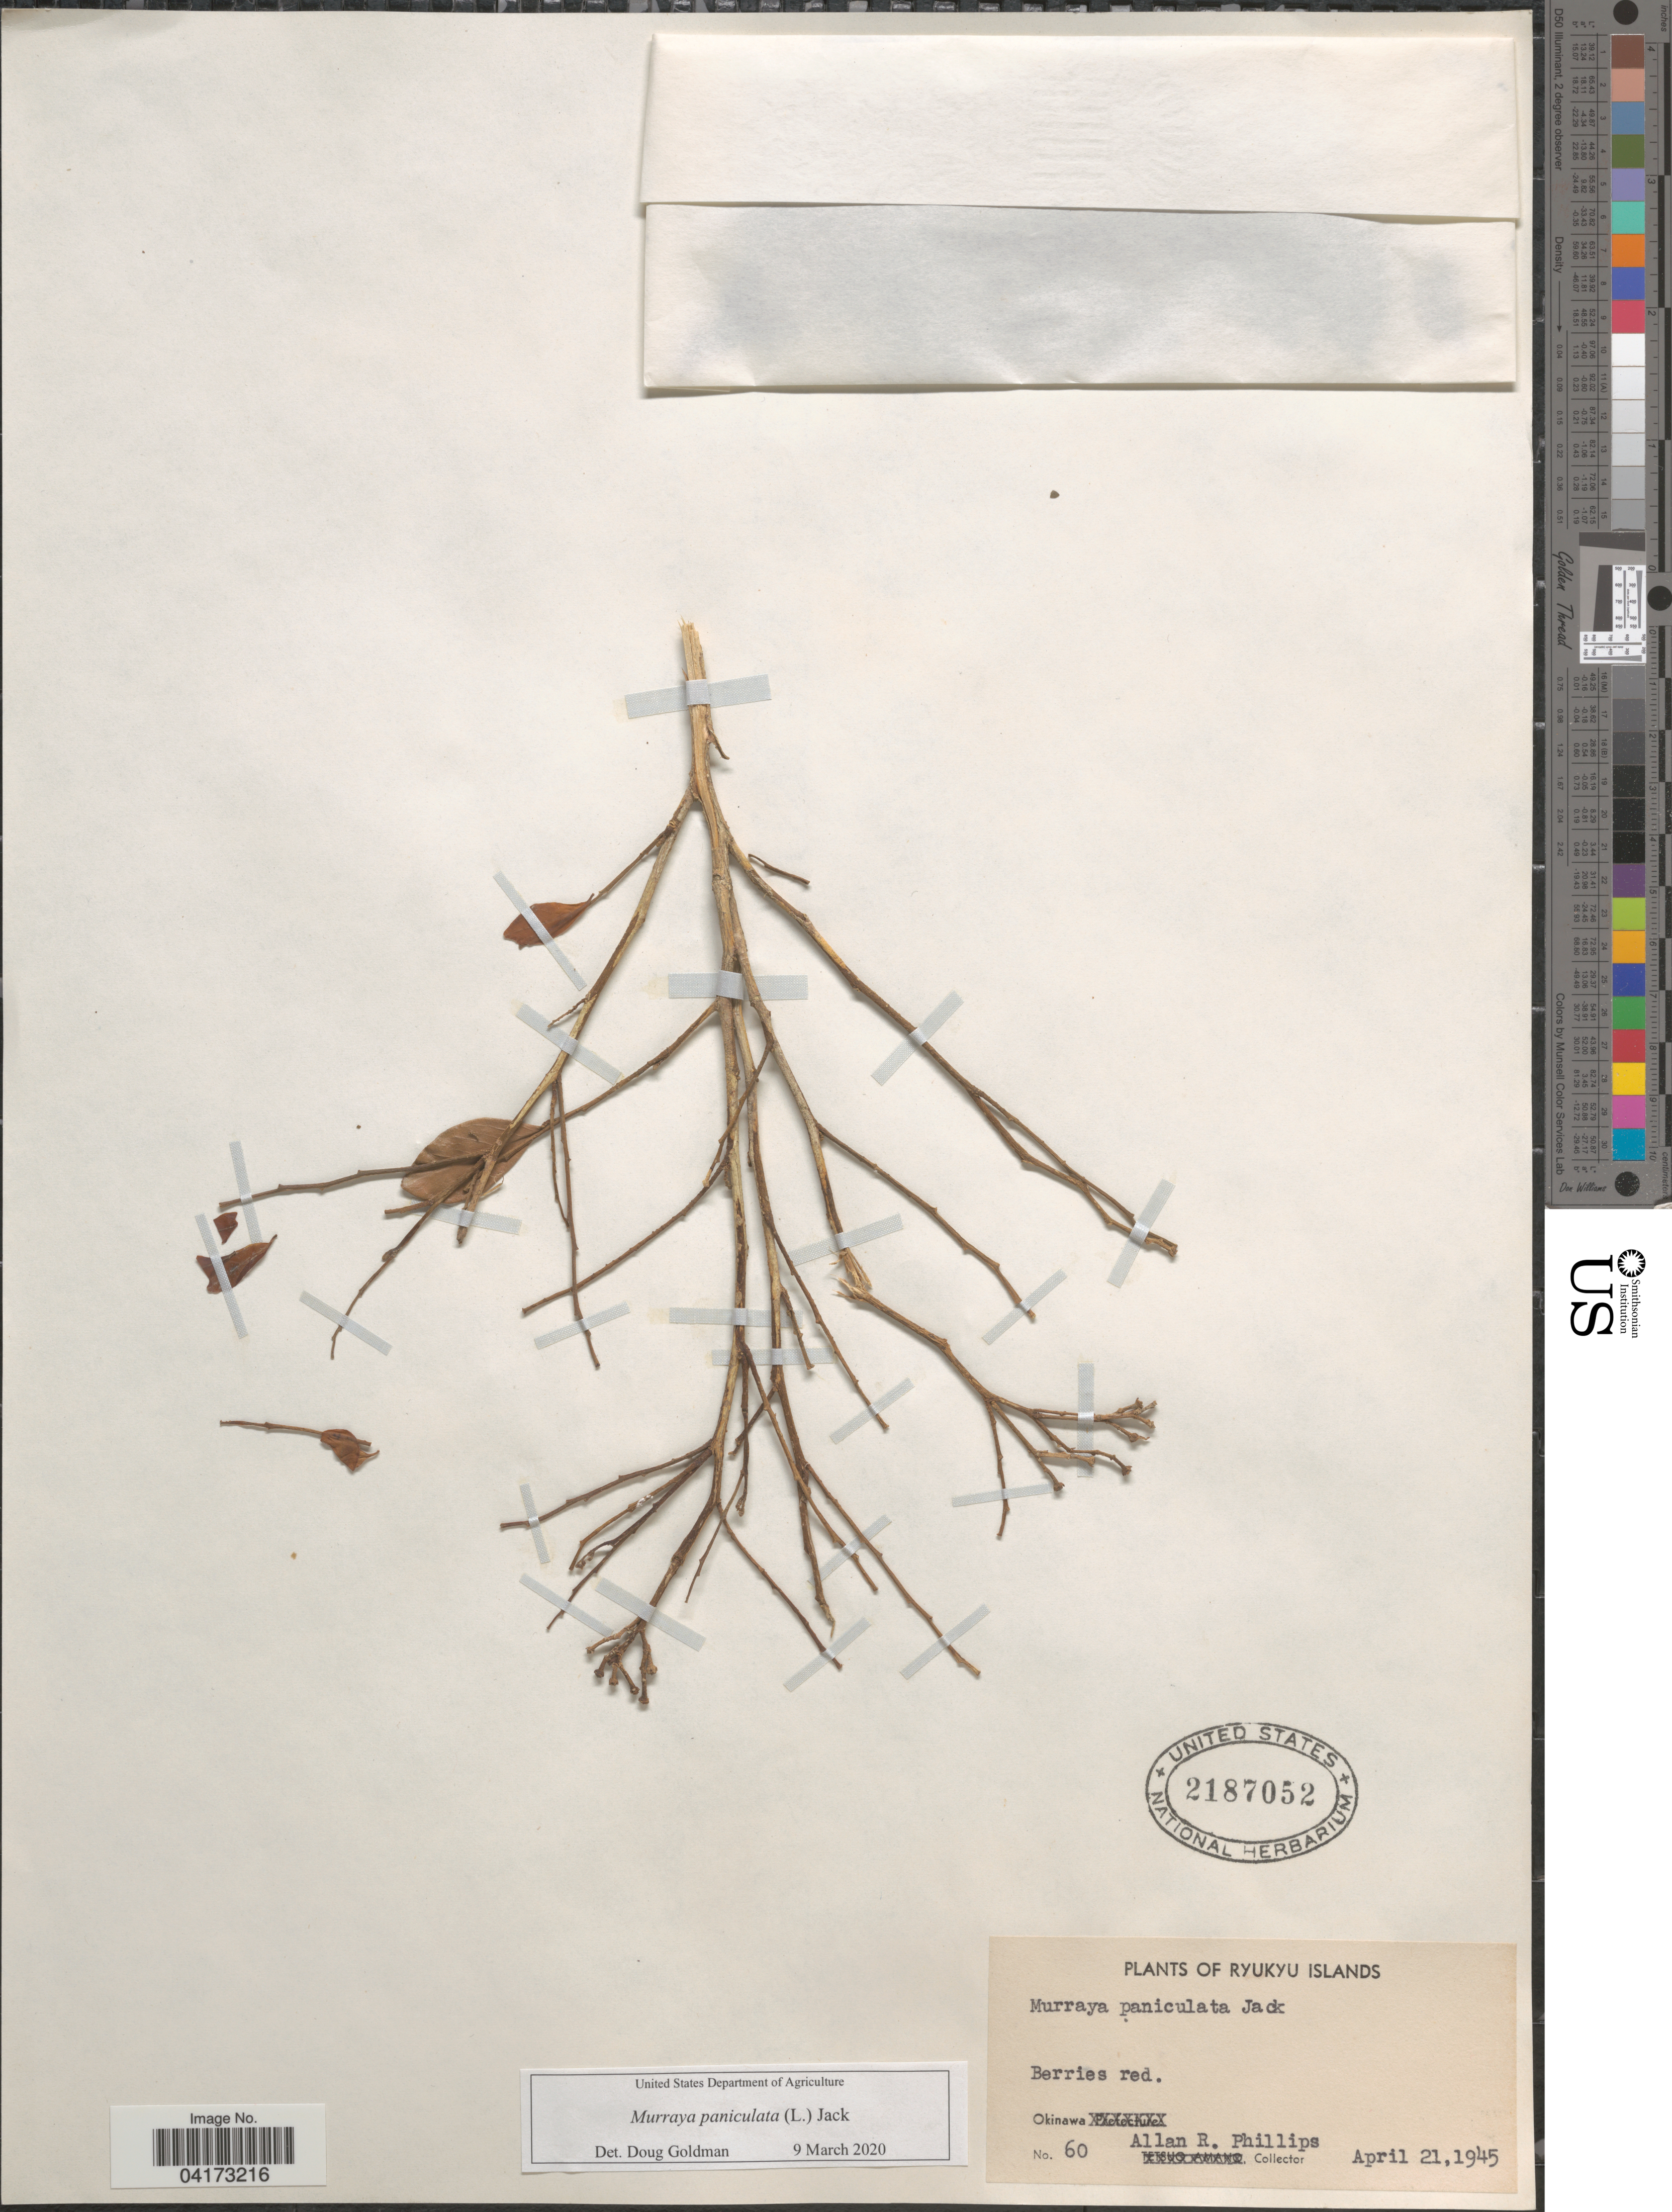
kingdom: Plantae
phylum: Tracheophyta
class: Magnoliopsida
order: Sapindales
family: Rutaceae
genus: Murraya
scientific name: Murraya paniculata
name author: (L.) Jack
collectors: A. R. Phillips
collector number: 60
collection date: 1945-04-21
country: Japan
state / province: Okinawa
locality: Ryukyu Islands.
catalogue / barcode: US 2187052